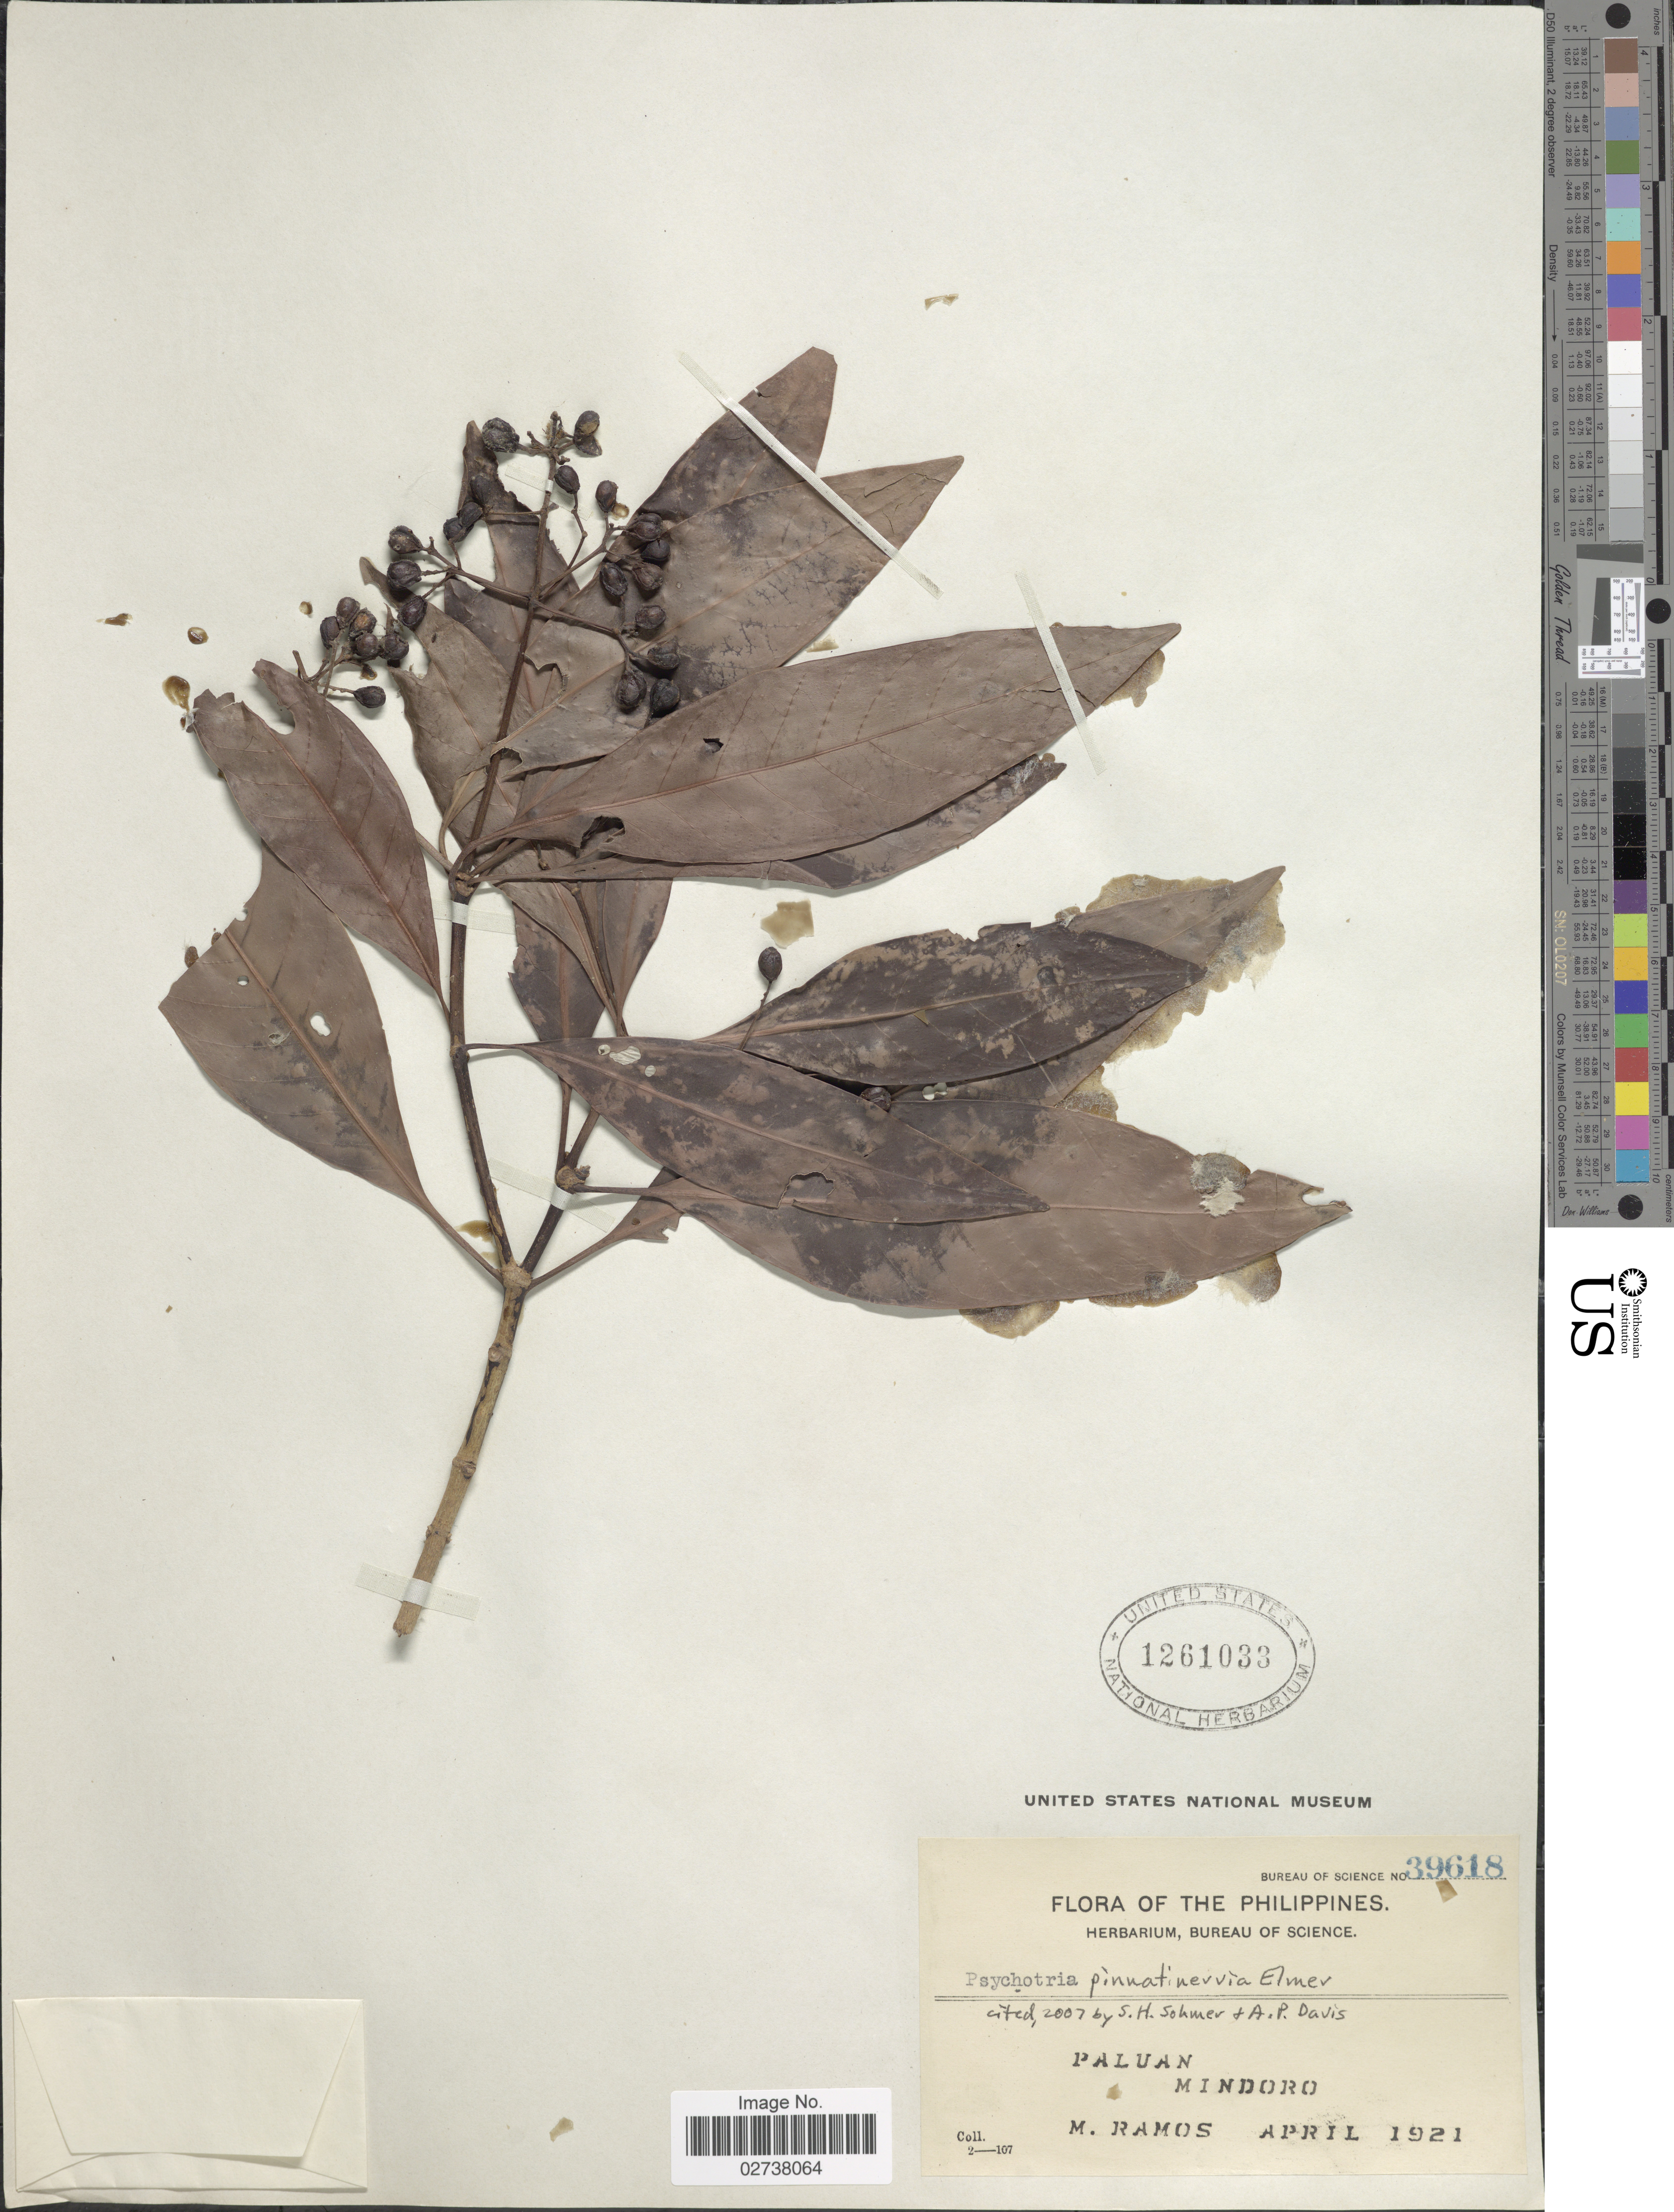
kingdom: Plantae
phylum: Tracheophyta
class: Magnoliopsida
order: Gentianales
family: Rubiaceae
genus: Psychotria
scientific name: Psychotria pinnatinervia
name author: Elmer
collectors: M. Ramos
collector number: Bureau of Science 39618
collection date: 1921-04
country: Philippines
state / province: Mimaropa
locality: Paluan, Mindoro.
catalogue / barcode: US 1261033